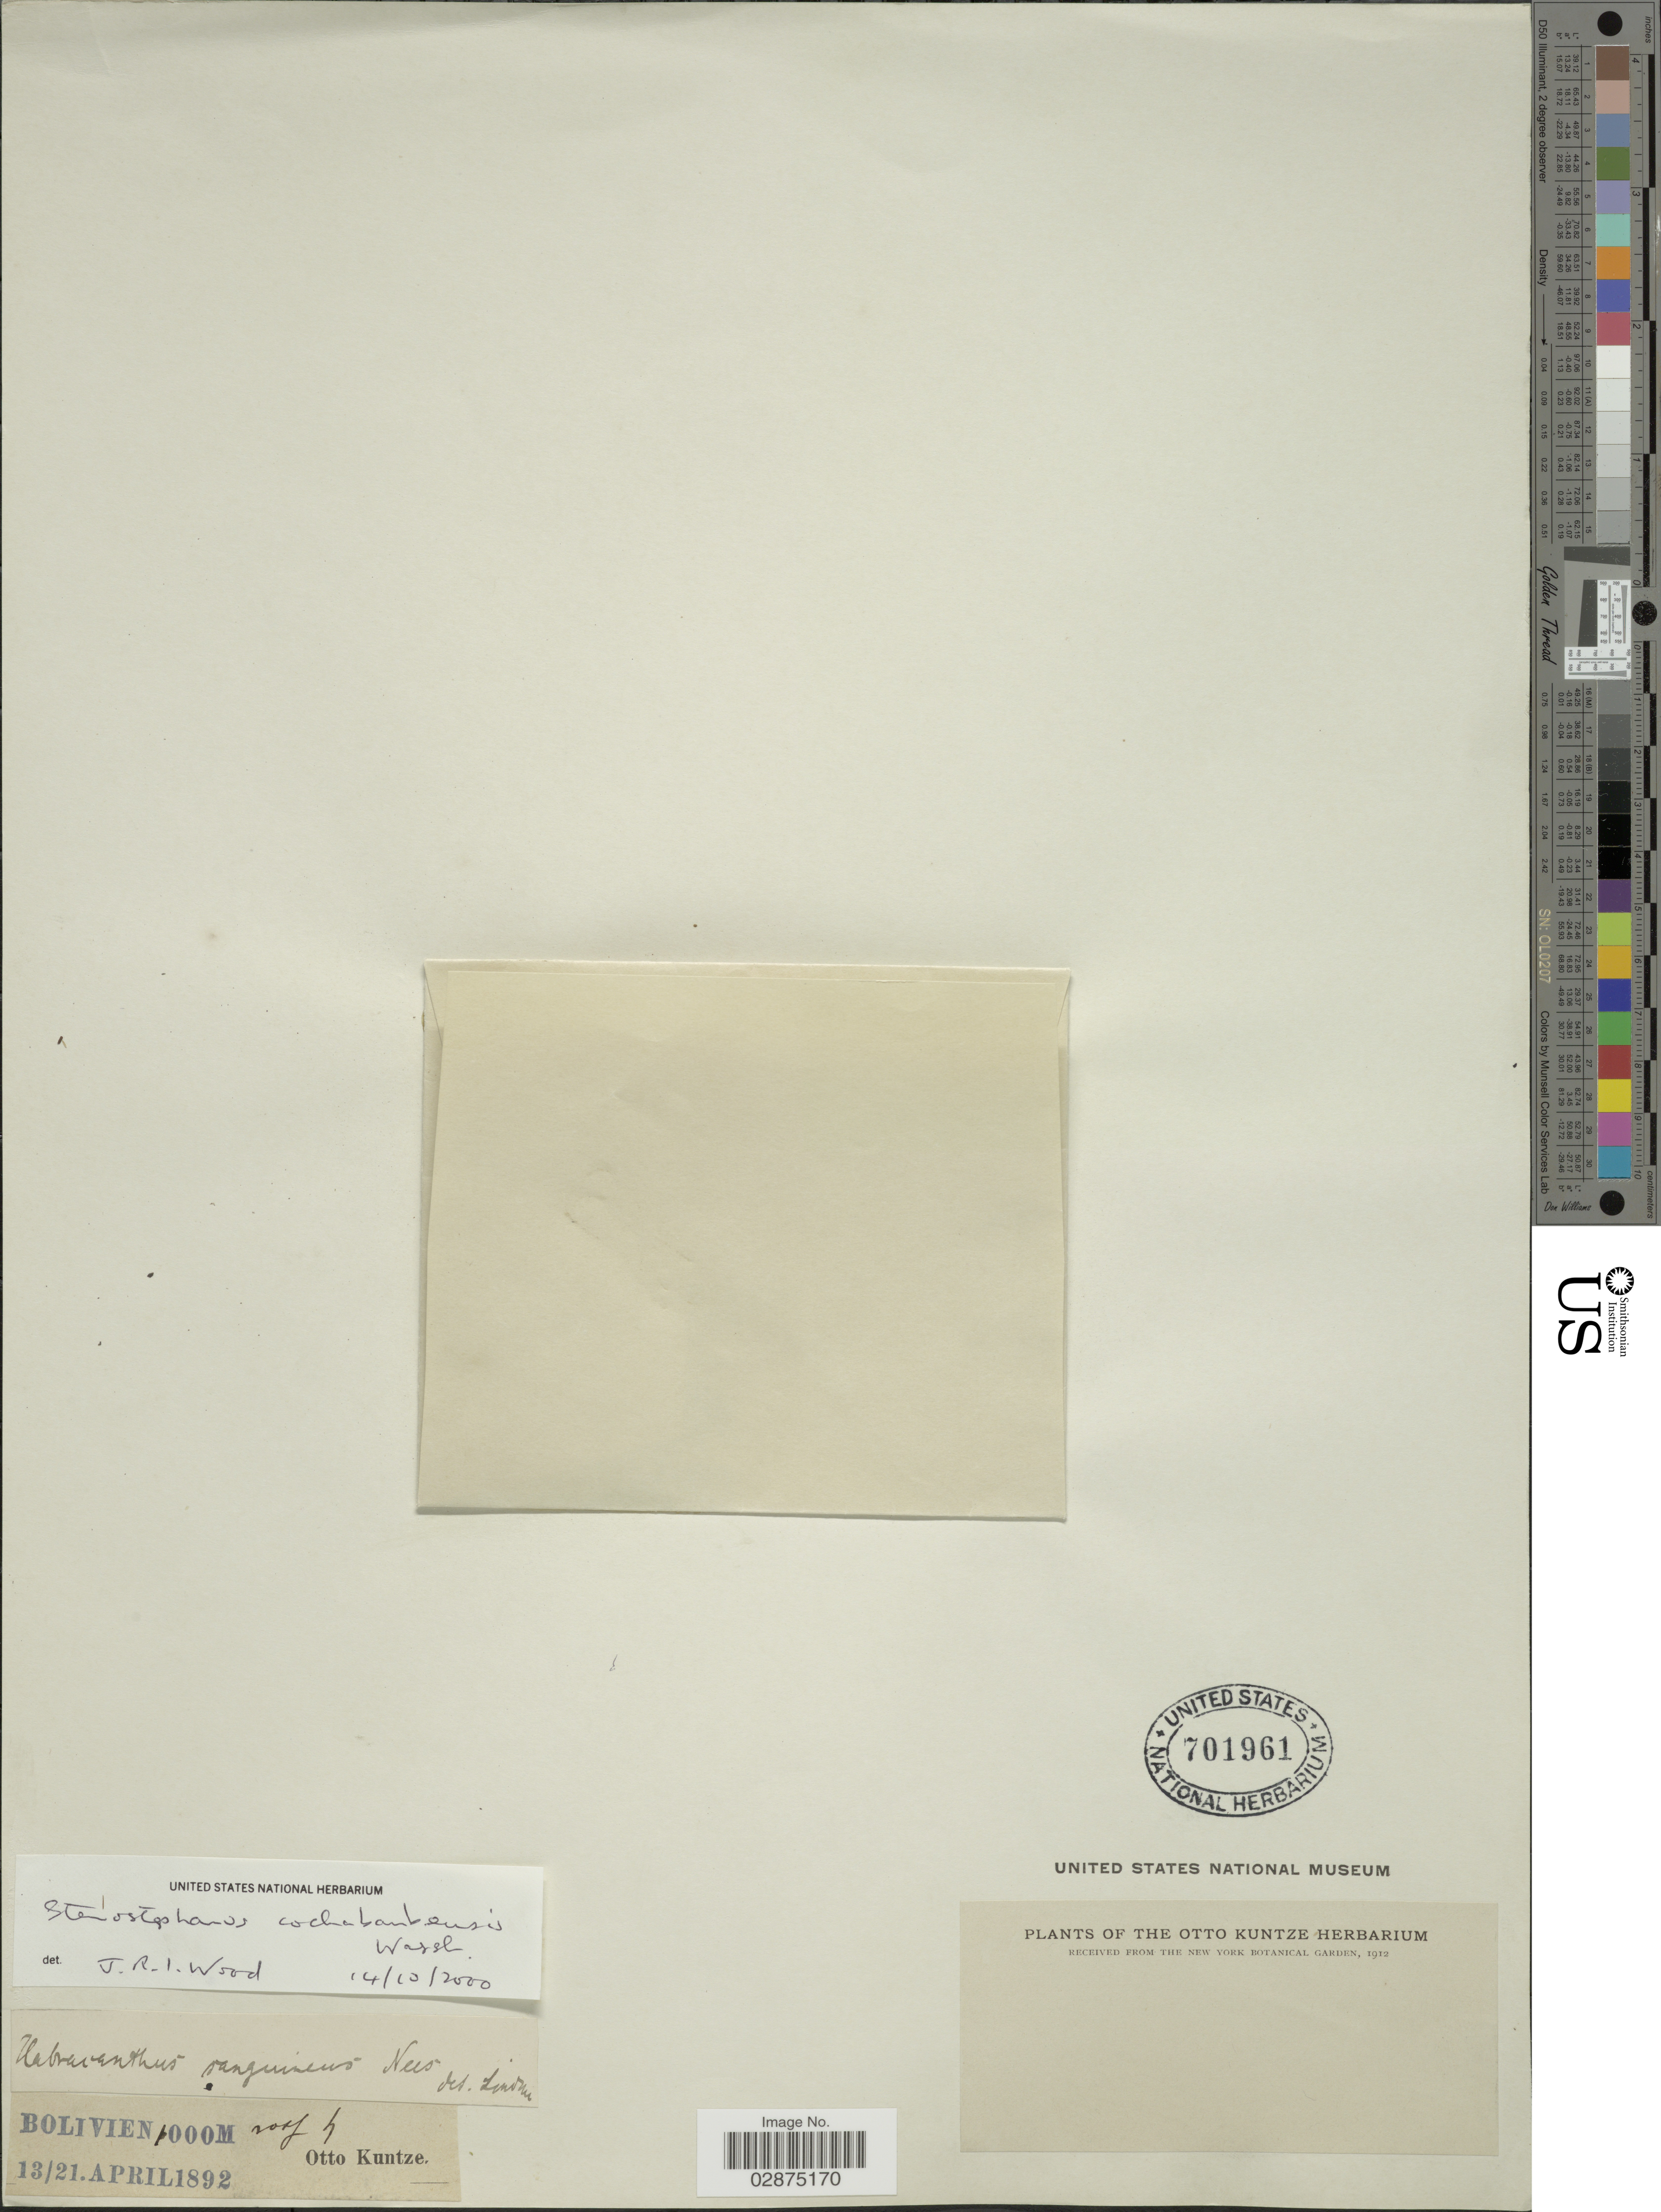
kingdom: Plantae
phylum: Tracheophyta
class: Magnoliopsida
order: Lamiales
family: Acanthaceae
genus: Stenostephanus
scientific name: Stenostephanus cochabambensis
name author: Wassh.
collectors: C.E.O. Kuntze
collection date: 1892-04-13/1892-04-21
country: Bolivia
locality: Bolivien.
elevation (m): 1000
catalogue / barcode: US 701961